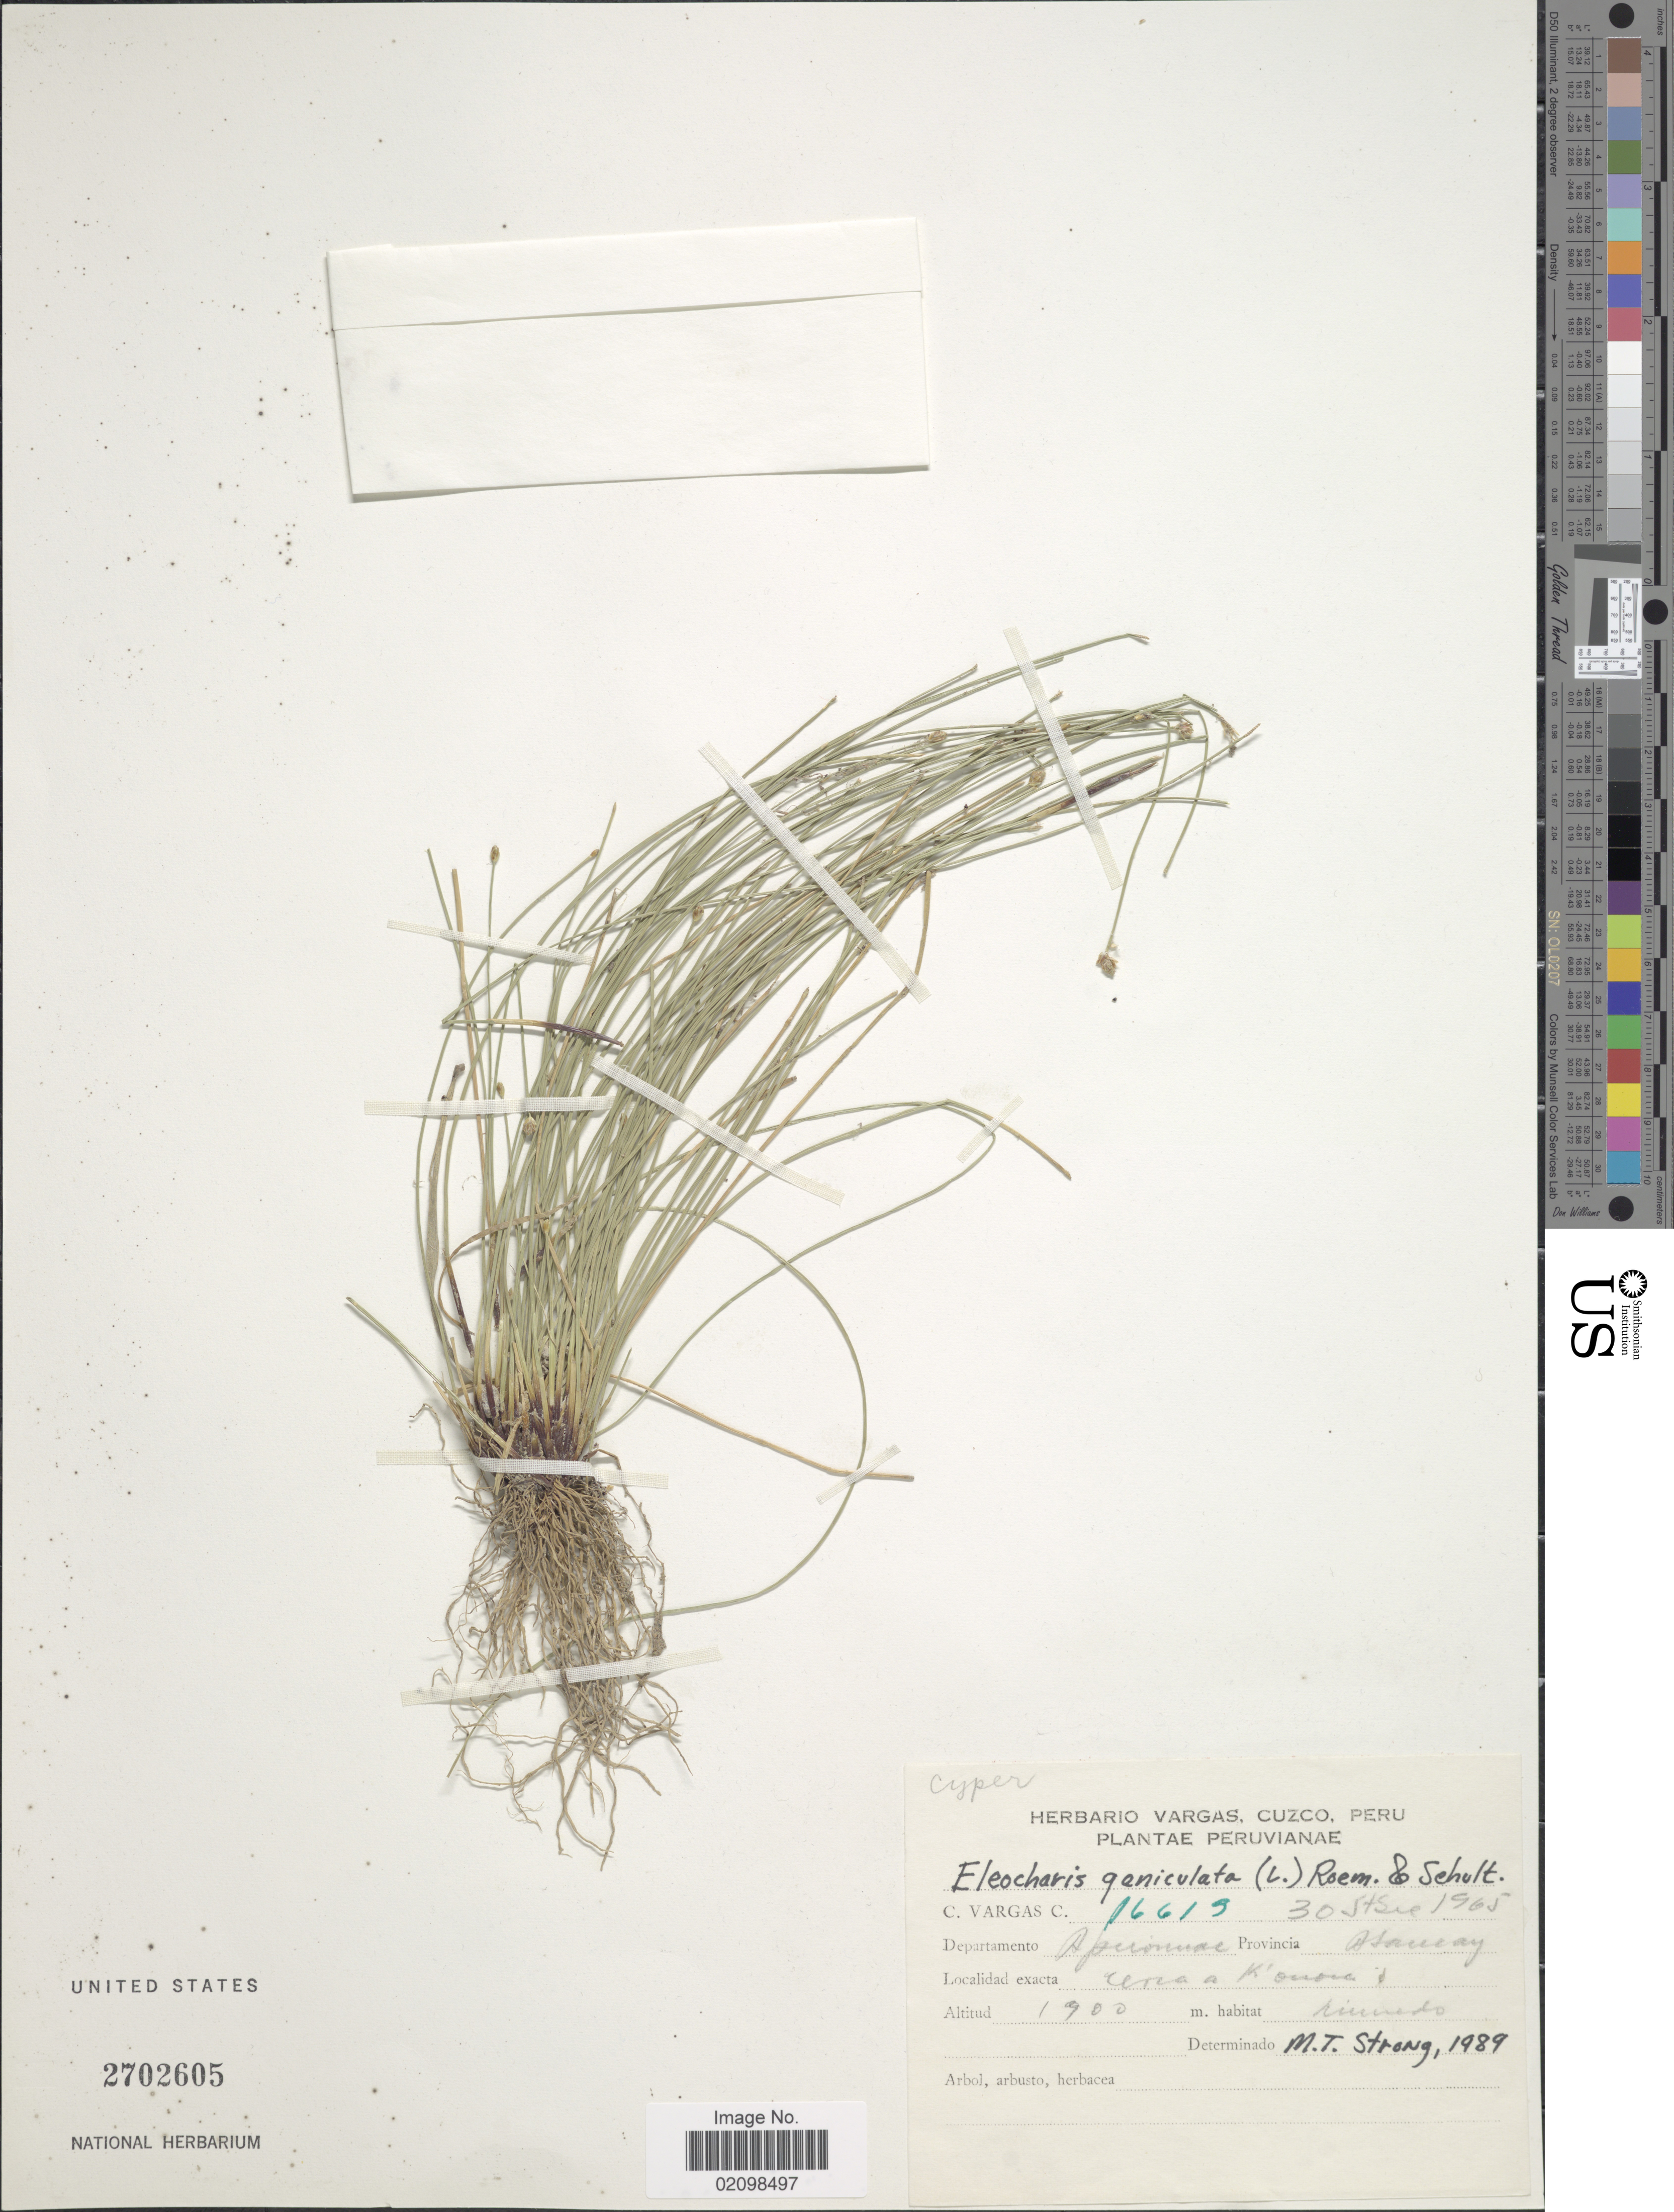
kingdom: Plantae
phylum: Tracheophyta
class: Liliopsida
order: Poales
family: Cyperaceae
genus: Eleocharis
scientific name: Eleocharis geniculata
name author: (L.) Roem. & Schult.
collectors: C. Vargas Calderón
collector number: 16613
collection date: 1965-09-30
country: Peru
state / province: Apurímac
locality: Provincia Abancay, cerca a K'onora [interpreted]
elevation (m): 1900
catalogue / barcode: US 2702605